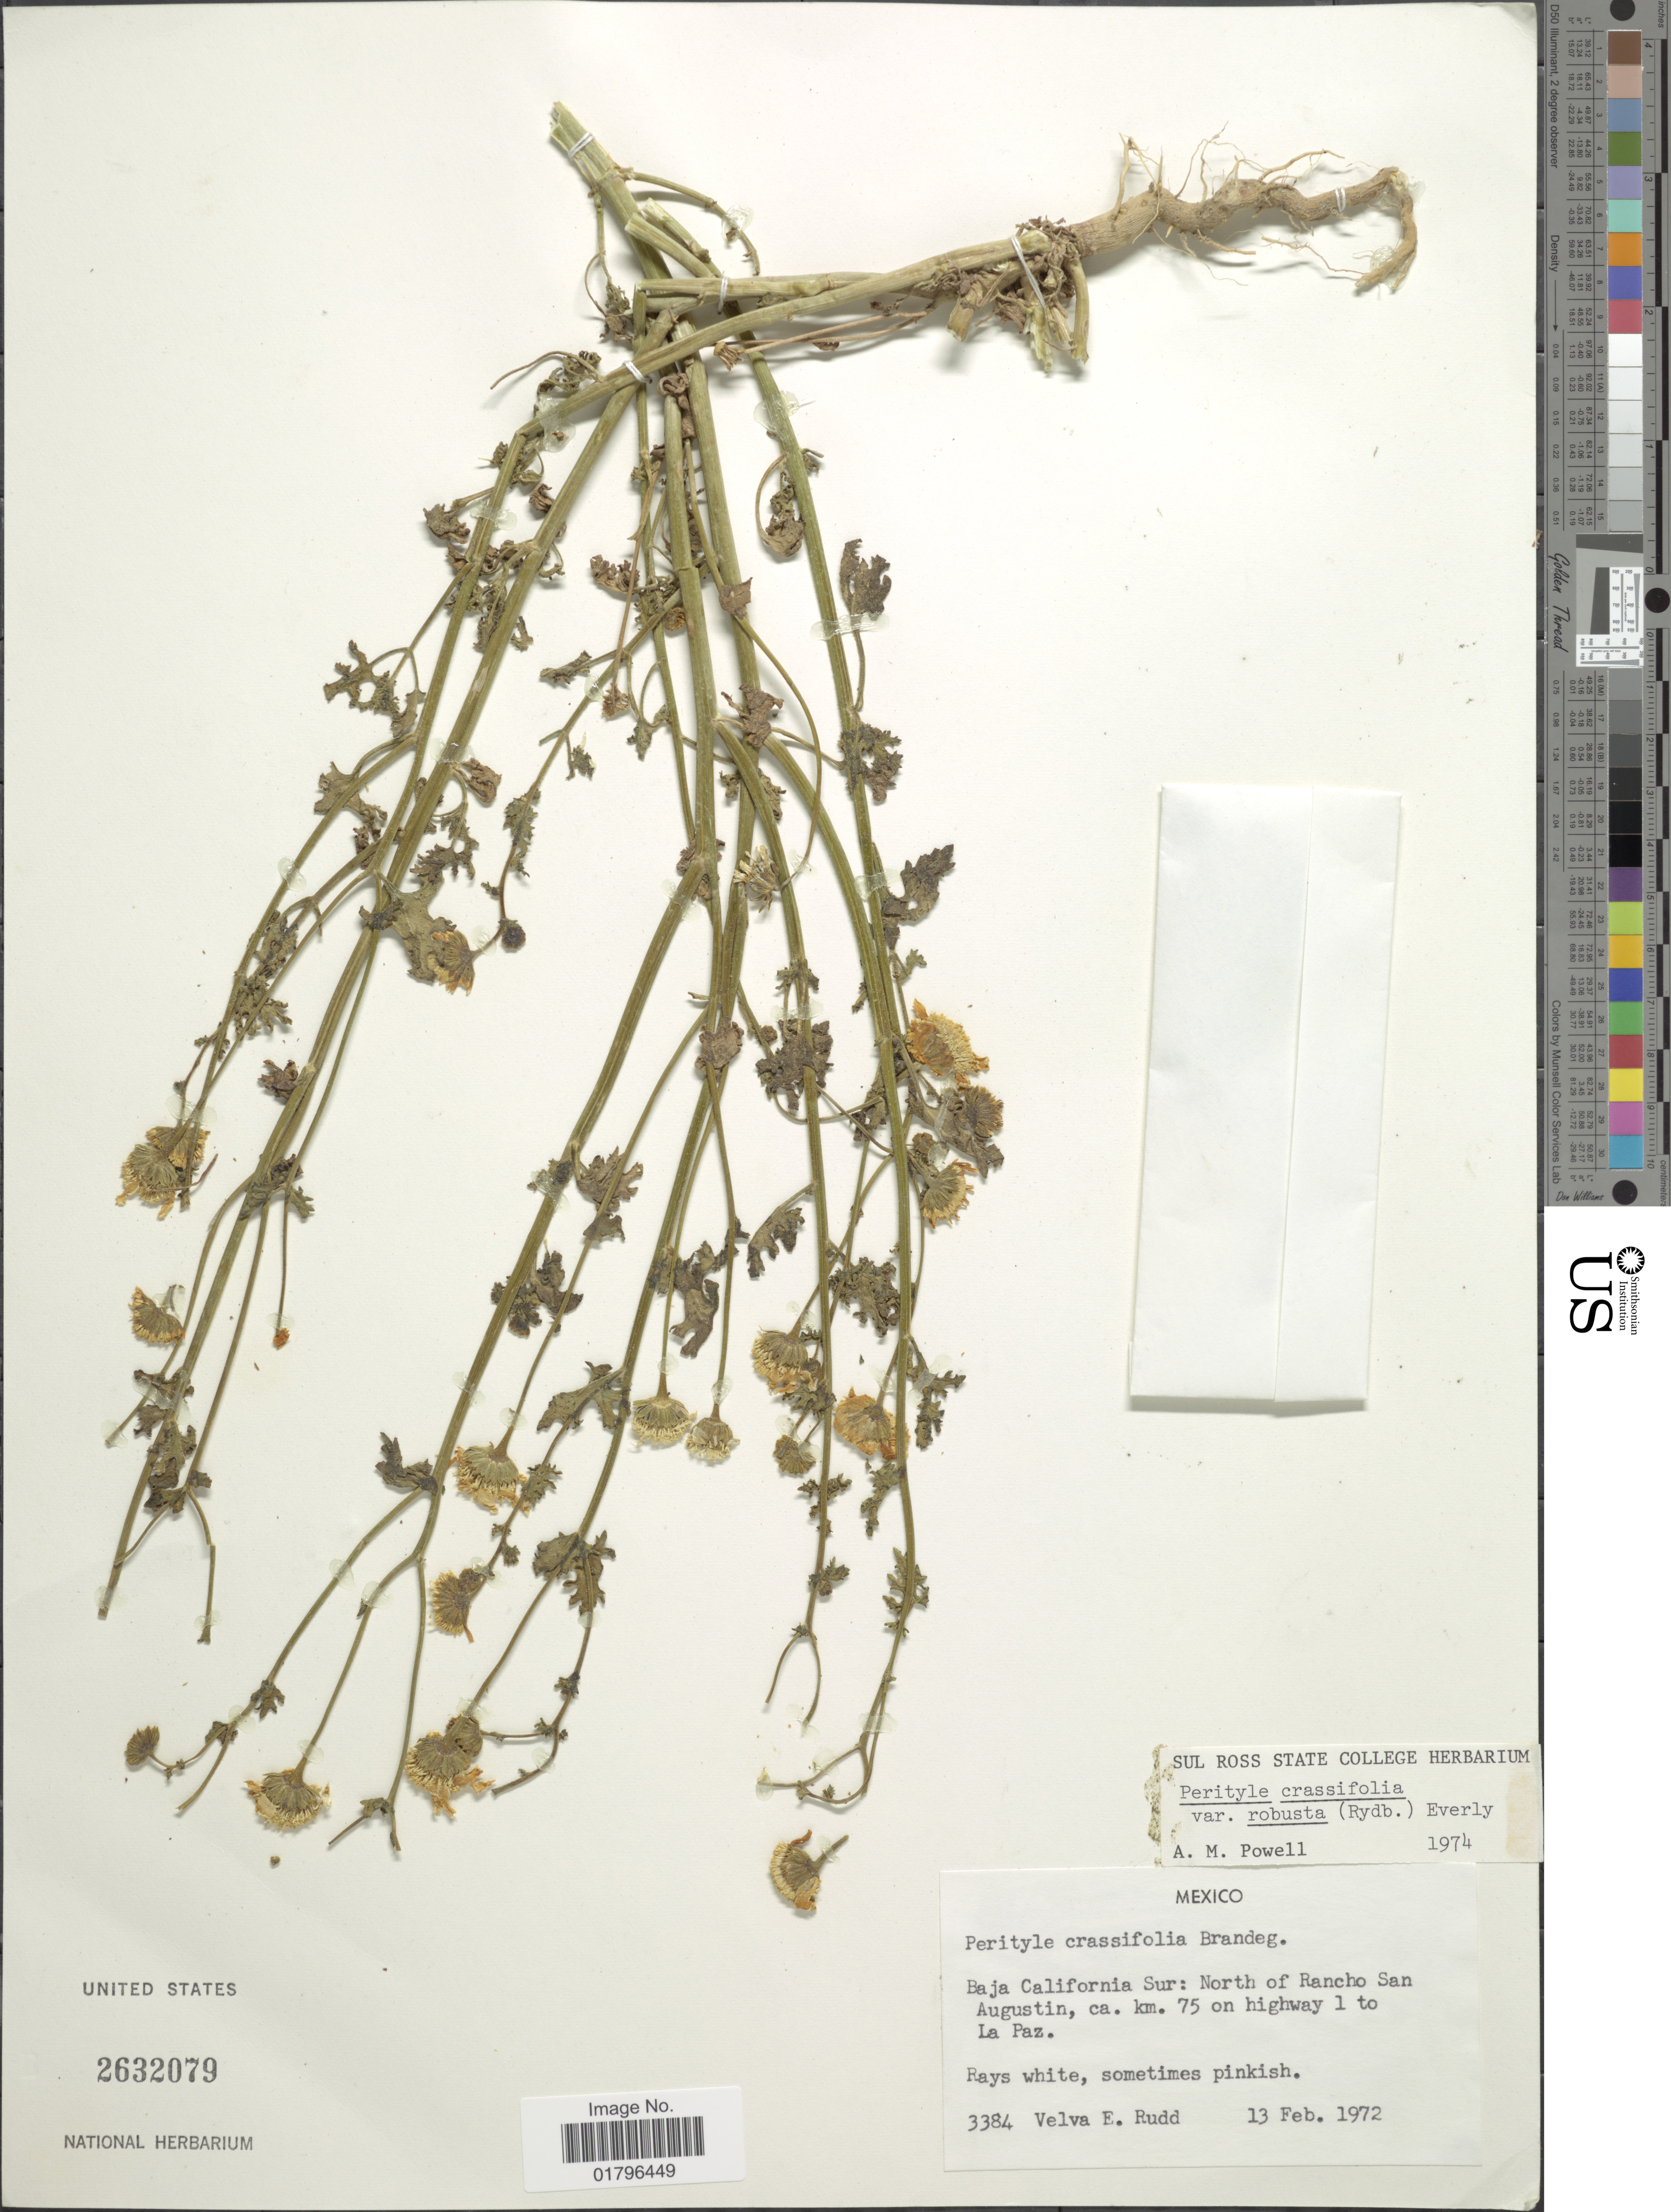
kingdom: Plantae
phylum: Tracheophyta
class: Magnoliopsida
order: Asterales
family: Asteraceae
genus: Perityle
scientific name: Perityle crassifolia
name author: Brandegee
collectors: V. E. Rudd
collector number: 3384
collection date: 1972-02-13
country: Mexico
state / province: Baja California Sur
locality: North of Rancho San Augustin, ca. km 75 on highway 1 to La Paz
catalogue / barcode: US 2632079